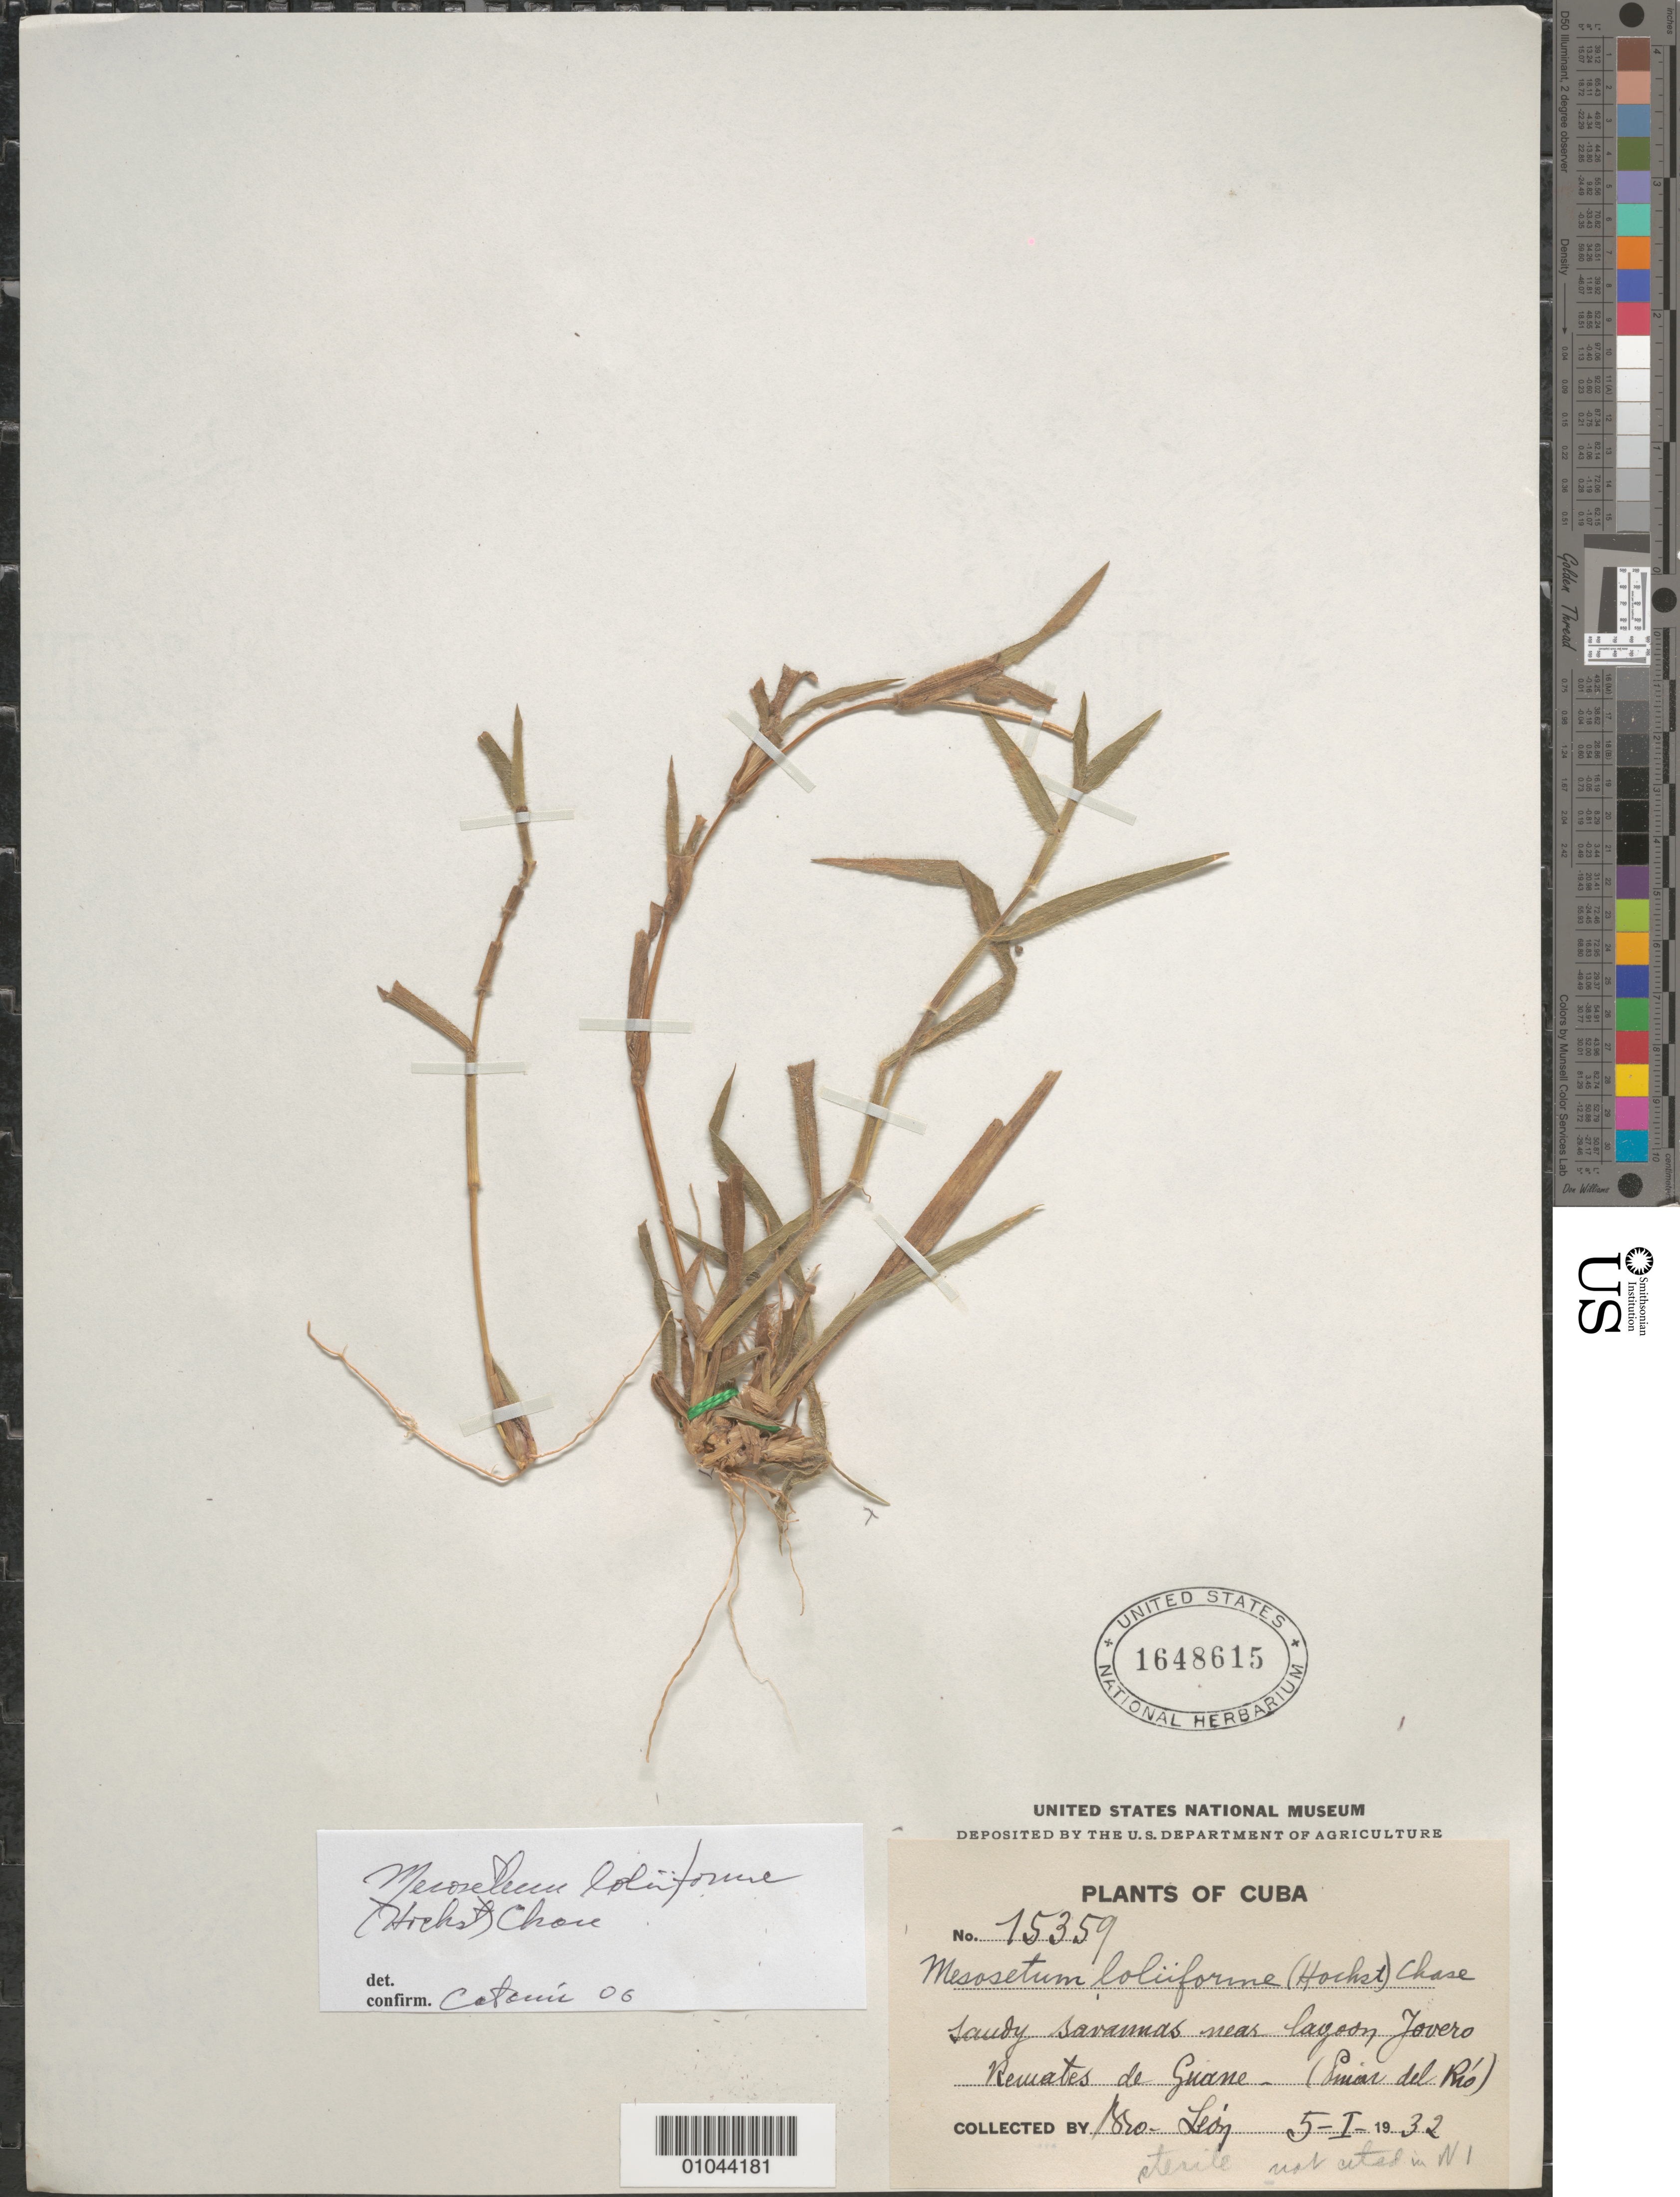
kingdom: Plantae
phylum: Tracheophyta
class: Liliopsida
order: Poales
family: Poaceae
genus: Mesosetum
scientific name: Mesosetum loliiforme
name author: (Hochst. ex Steud.) Chase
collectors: Bro. León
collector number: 15359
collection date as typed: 05 Jan 1932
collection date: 1932-01-05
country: Cuba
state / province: Pinar del Rio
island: Cuba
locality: Reuates de Guane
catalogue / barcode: US 1648615